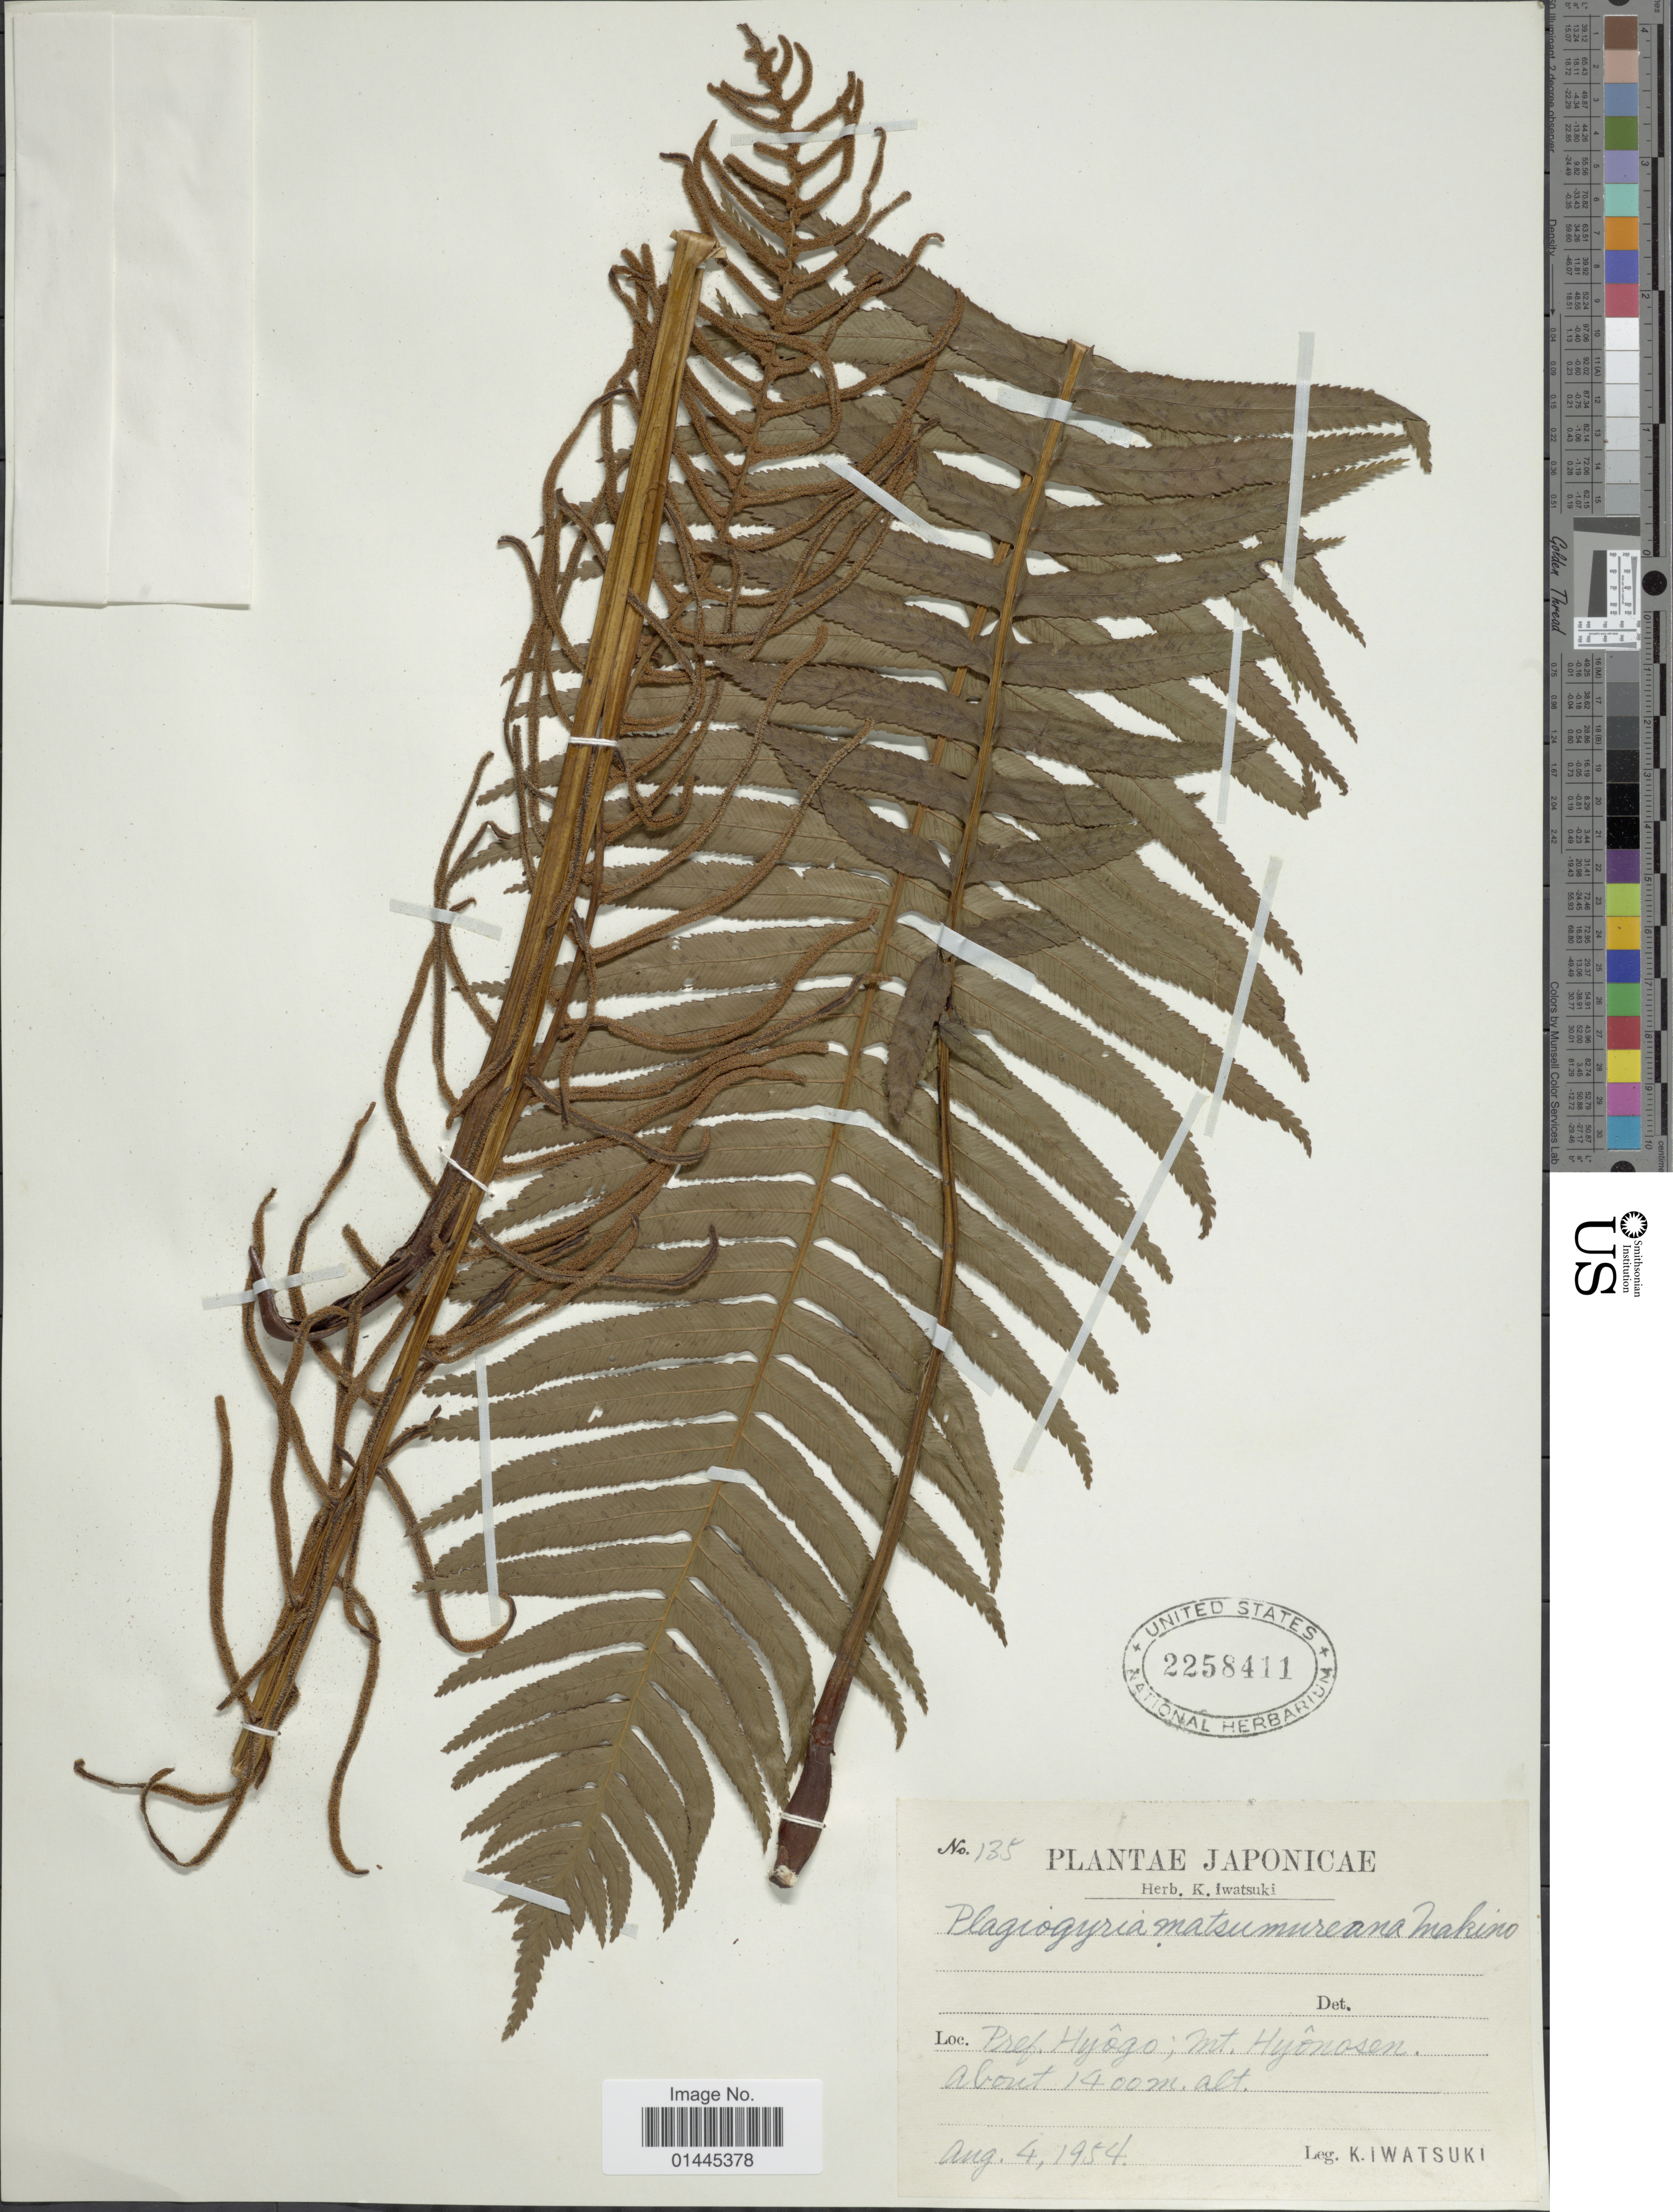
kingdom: Plantae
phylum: Tracheophyta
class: Polypodiopsida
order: Cyatheales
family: Plagiogyriaceae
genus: Plagiogyria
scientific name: Plagiogyria matsumureana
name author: (Makino) Makino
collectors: K. Iwatsuki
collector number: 135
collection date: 1954-08-04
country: Japan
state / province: Hyogo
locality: Mt. Hyonosen.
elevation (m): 1400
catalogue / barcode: US 2258411